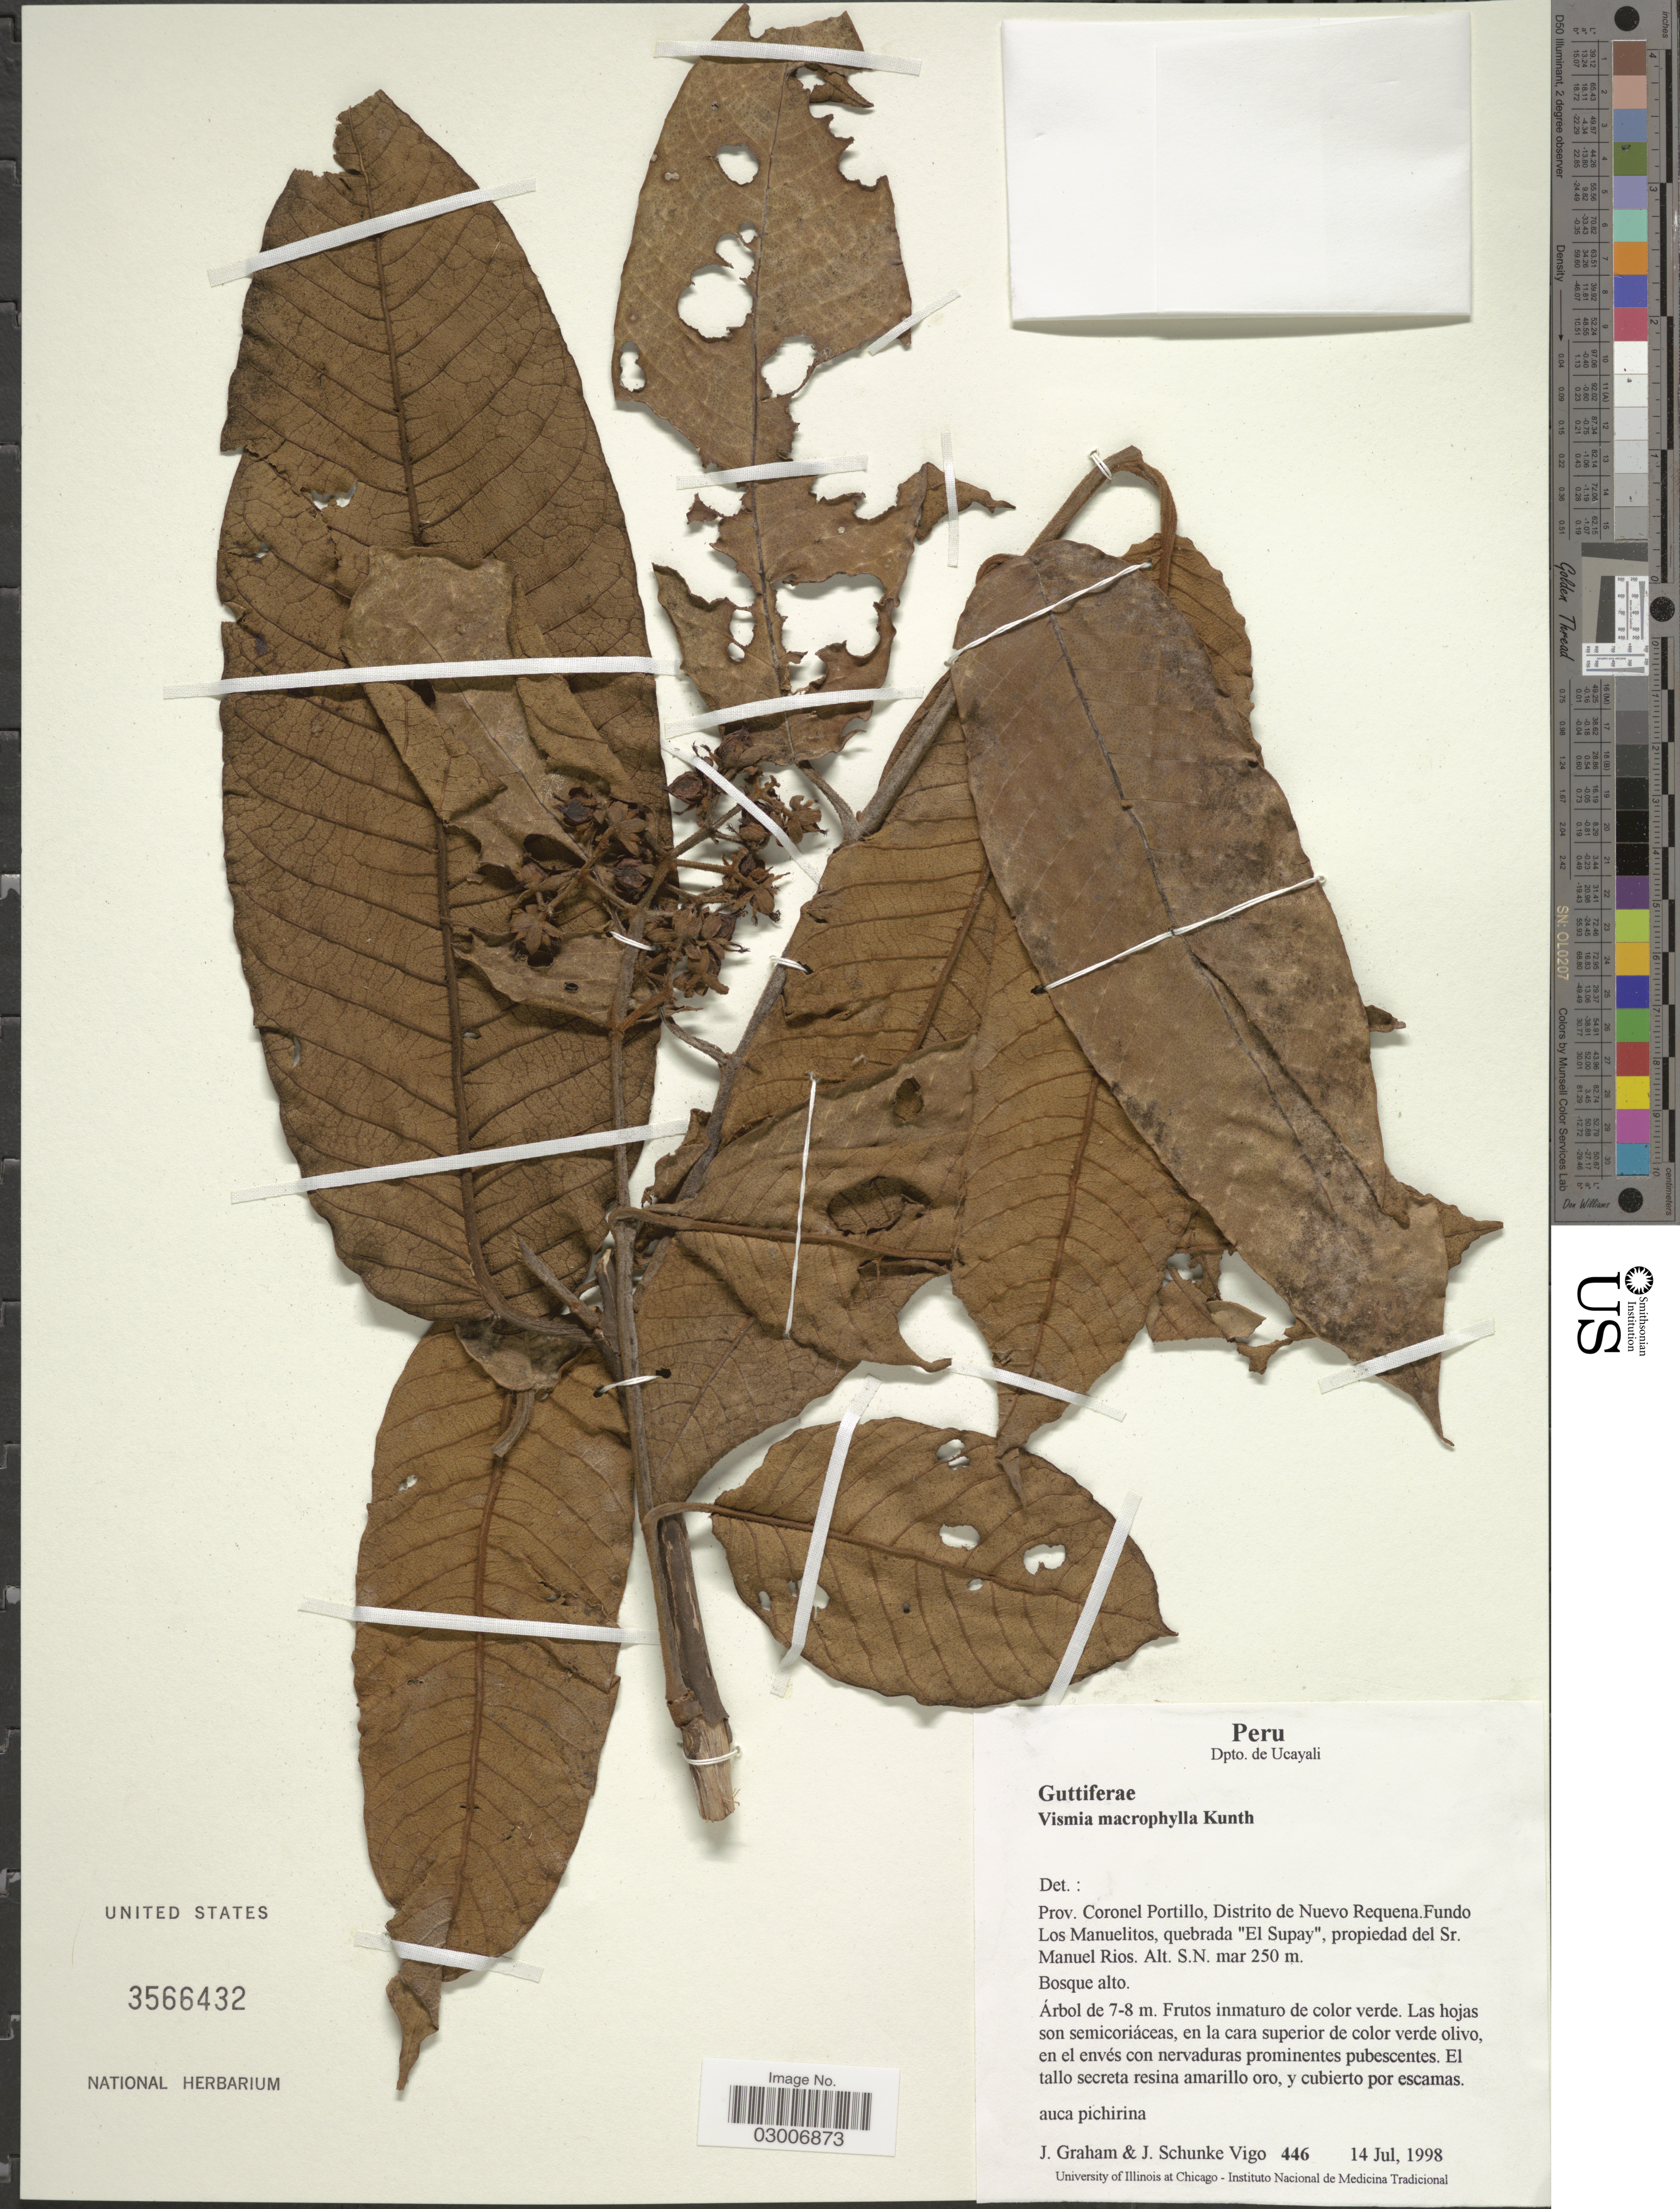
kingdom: Plantae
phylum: Tracheophyta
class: Magnoliopsida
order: Malpighiales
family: Hypericaceae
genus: Vismia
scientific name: Vismia macrophylla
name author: Kunth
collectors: J. Graham & J. Schunke Vigo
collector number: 446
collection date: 1998-07-14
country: Peru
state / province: Ucayali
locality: Dpto. de Ucayali. Prov. Coronel Portillo, Distrito de Nuevo Requena. Fundo Los Manuelitos, quebrada "El Supay", propiedad del Sr. Manuel Rios.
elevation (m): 250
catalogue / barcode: US 3566432